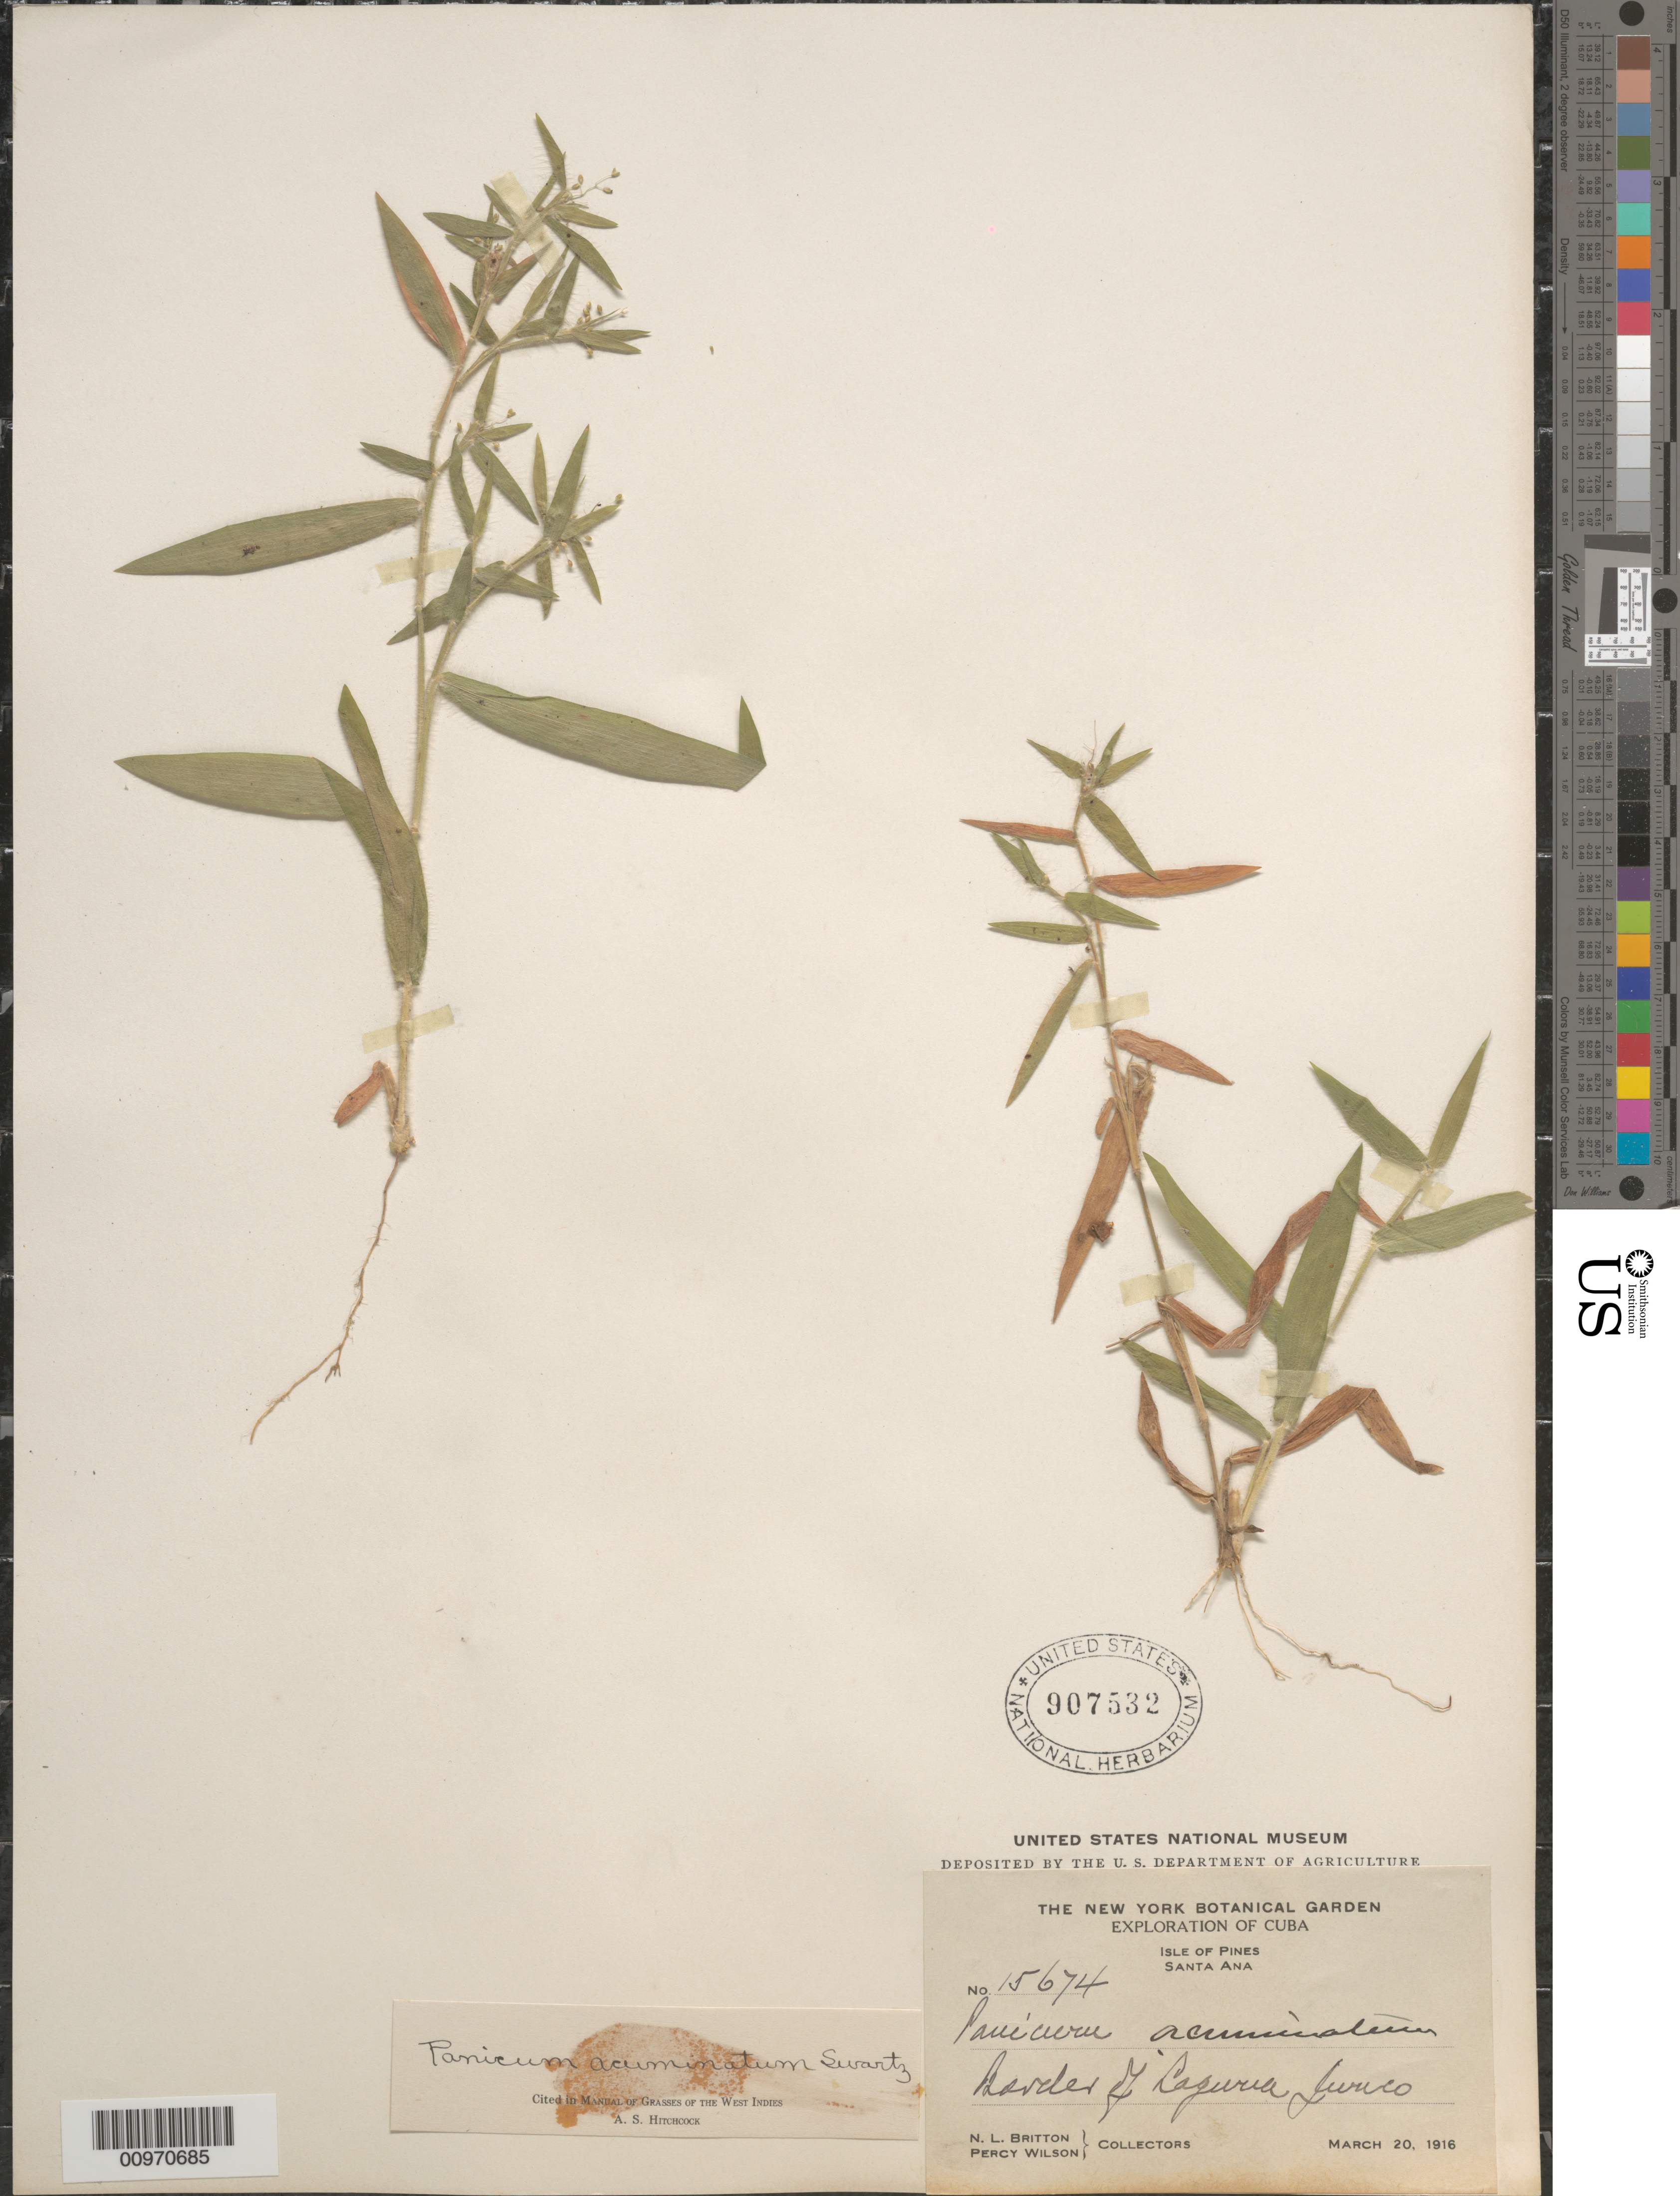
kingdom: Plantae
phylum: Tracheophyta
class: Liliopsida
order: Poales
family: Poaceae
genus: Panicum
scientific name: Panicum acuminatum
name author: Sw.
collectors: N. Britton & P. Wilson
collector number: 15674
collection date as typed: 20 Mar 1916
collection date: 1916-03-20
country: Cuba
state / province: Isla de la Juventud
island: Isla de la Juventud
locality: Laguna Junco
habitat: Border of laguna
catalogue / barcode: US 907532